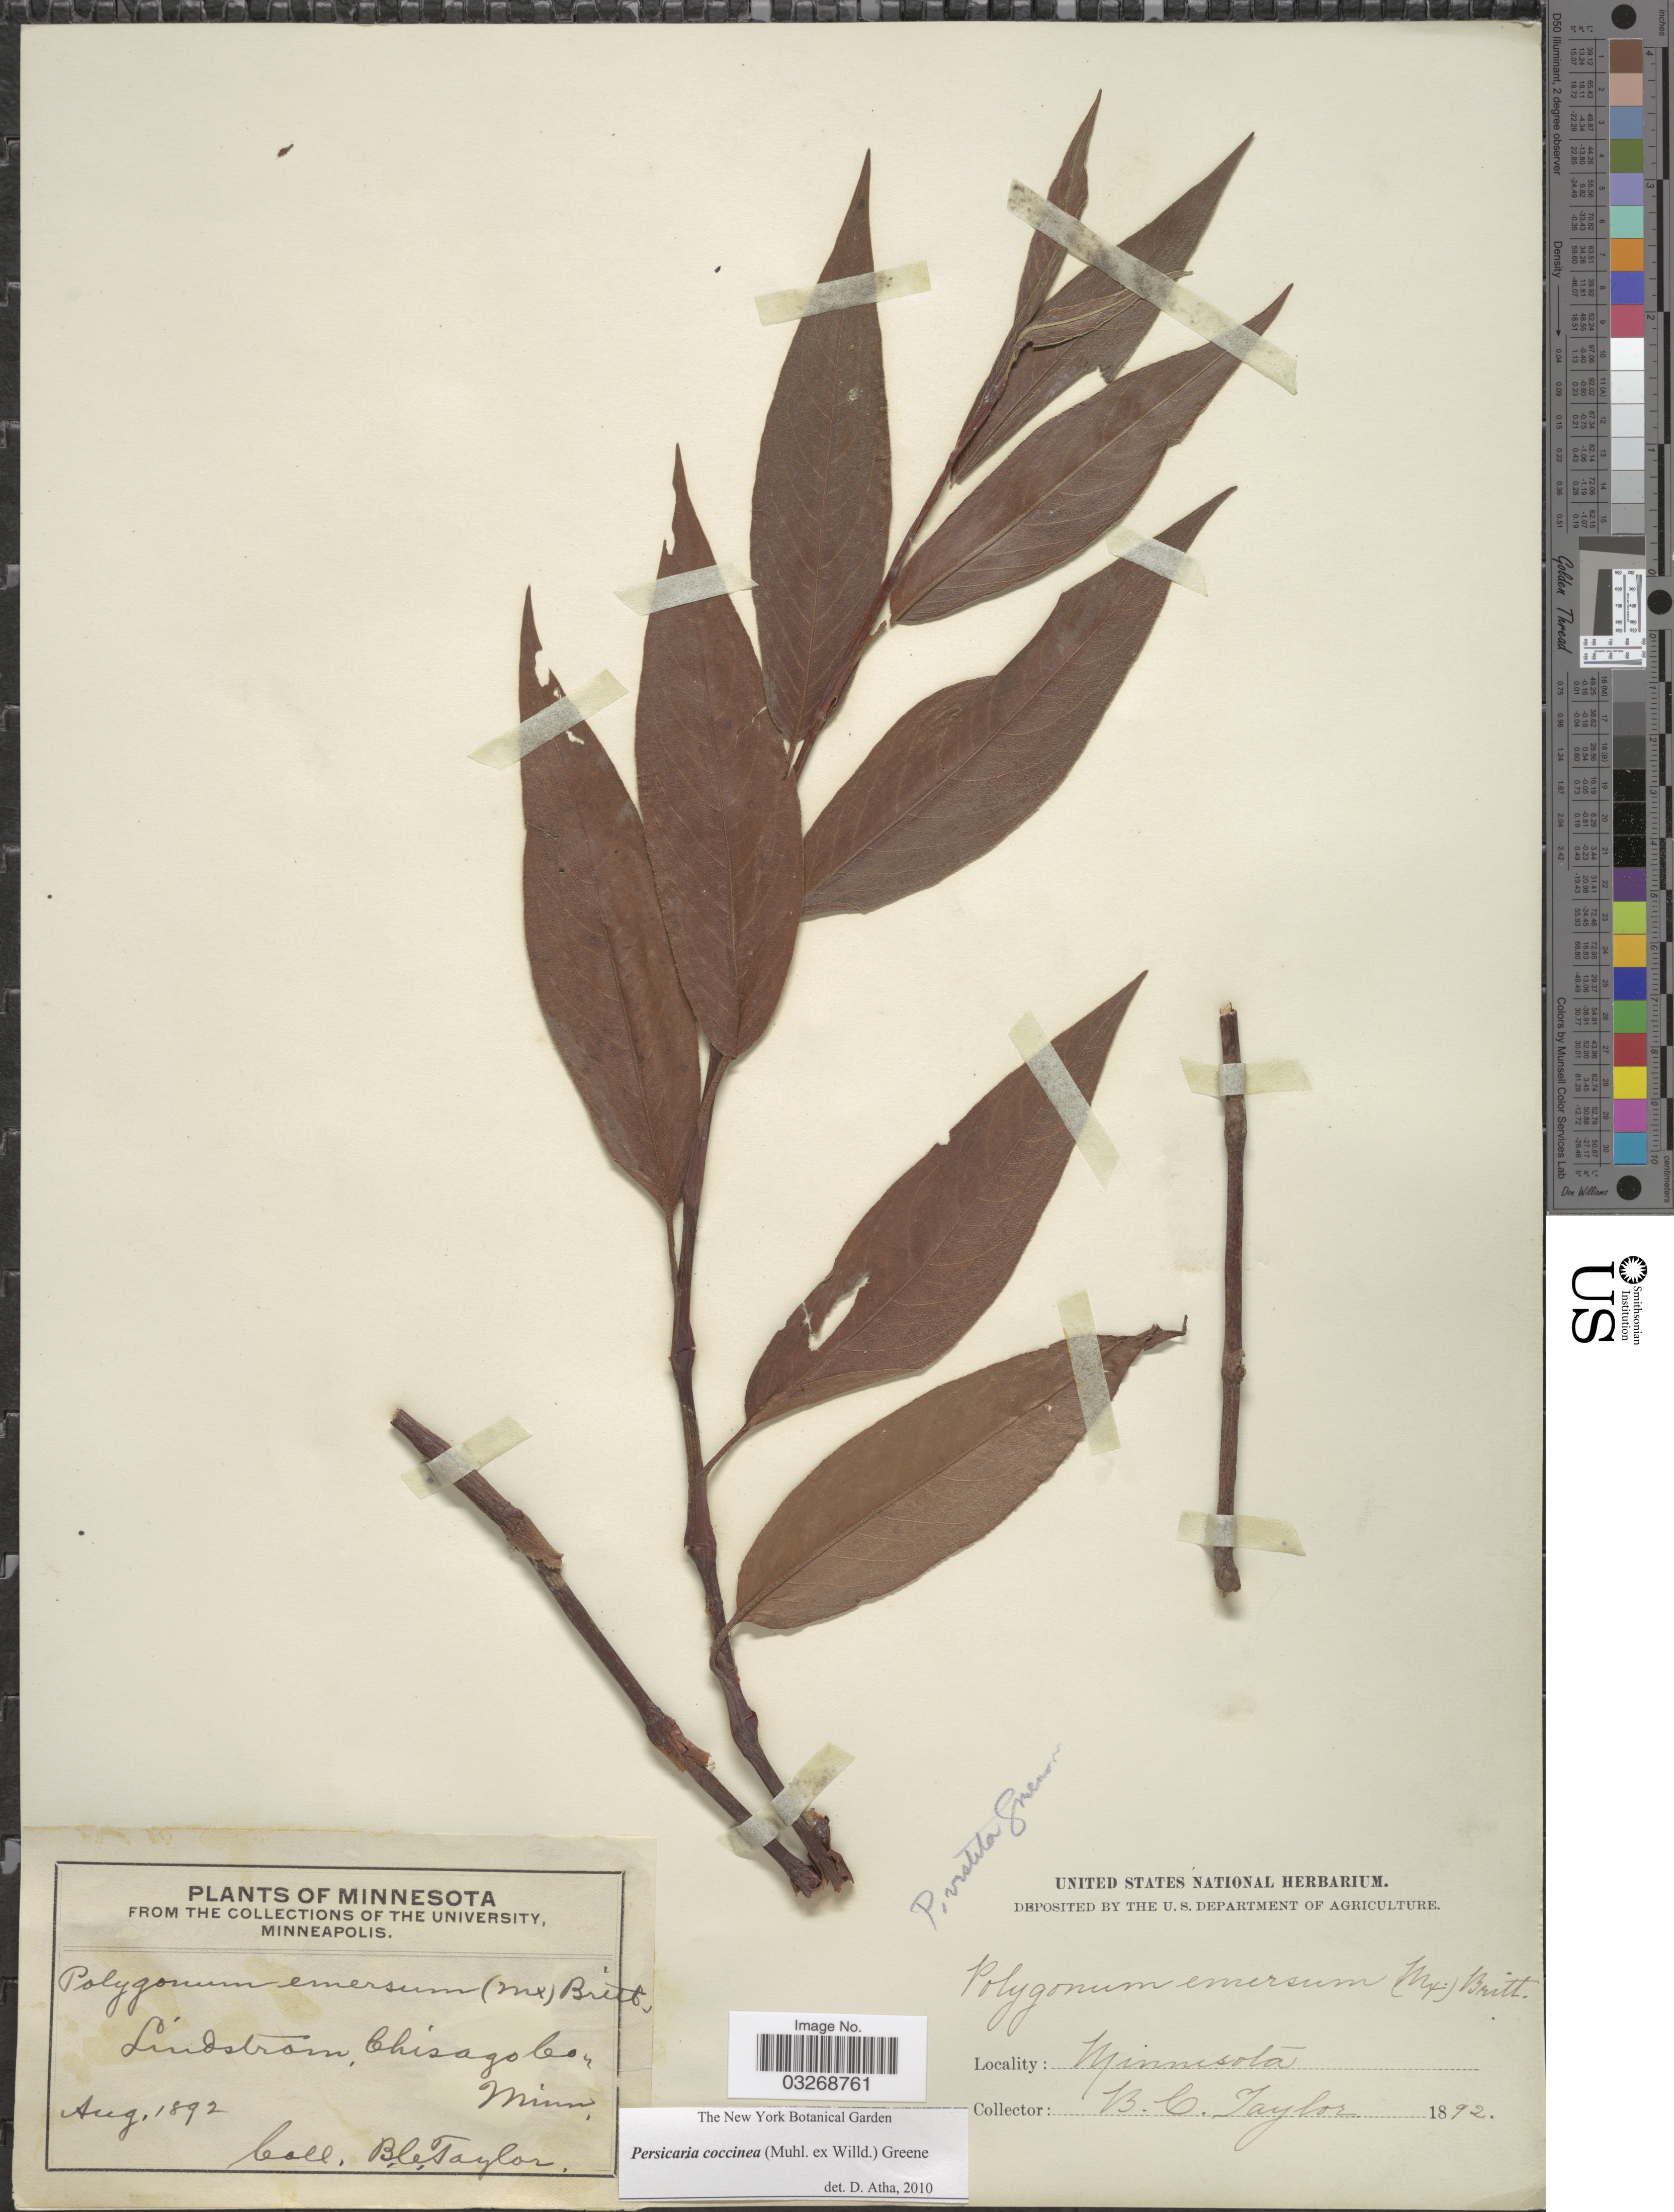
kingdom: Plantae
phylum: Tracheophyta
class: Magnoliopsida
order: Caryophyllales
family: Polygonaceae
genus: Persicaria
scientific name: Persicaria coccinea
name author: (Muhl. ex Willd.) Greene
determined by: Atha, D. E.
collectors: B. C. Taylor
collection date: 1892-08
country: United States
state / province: Minnesota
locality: Lindstrom, Chisago Co.